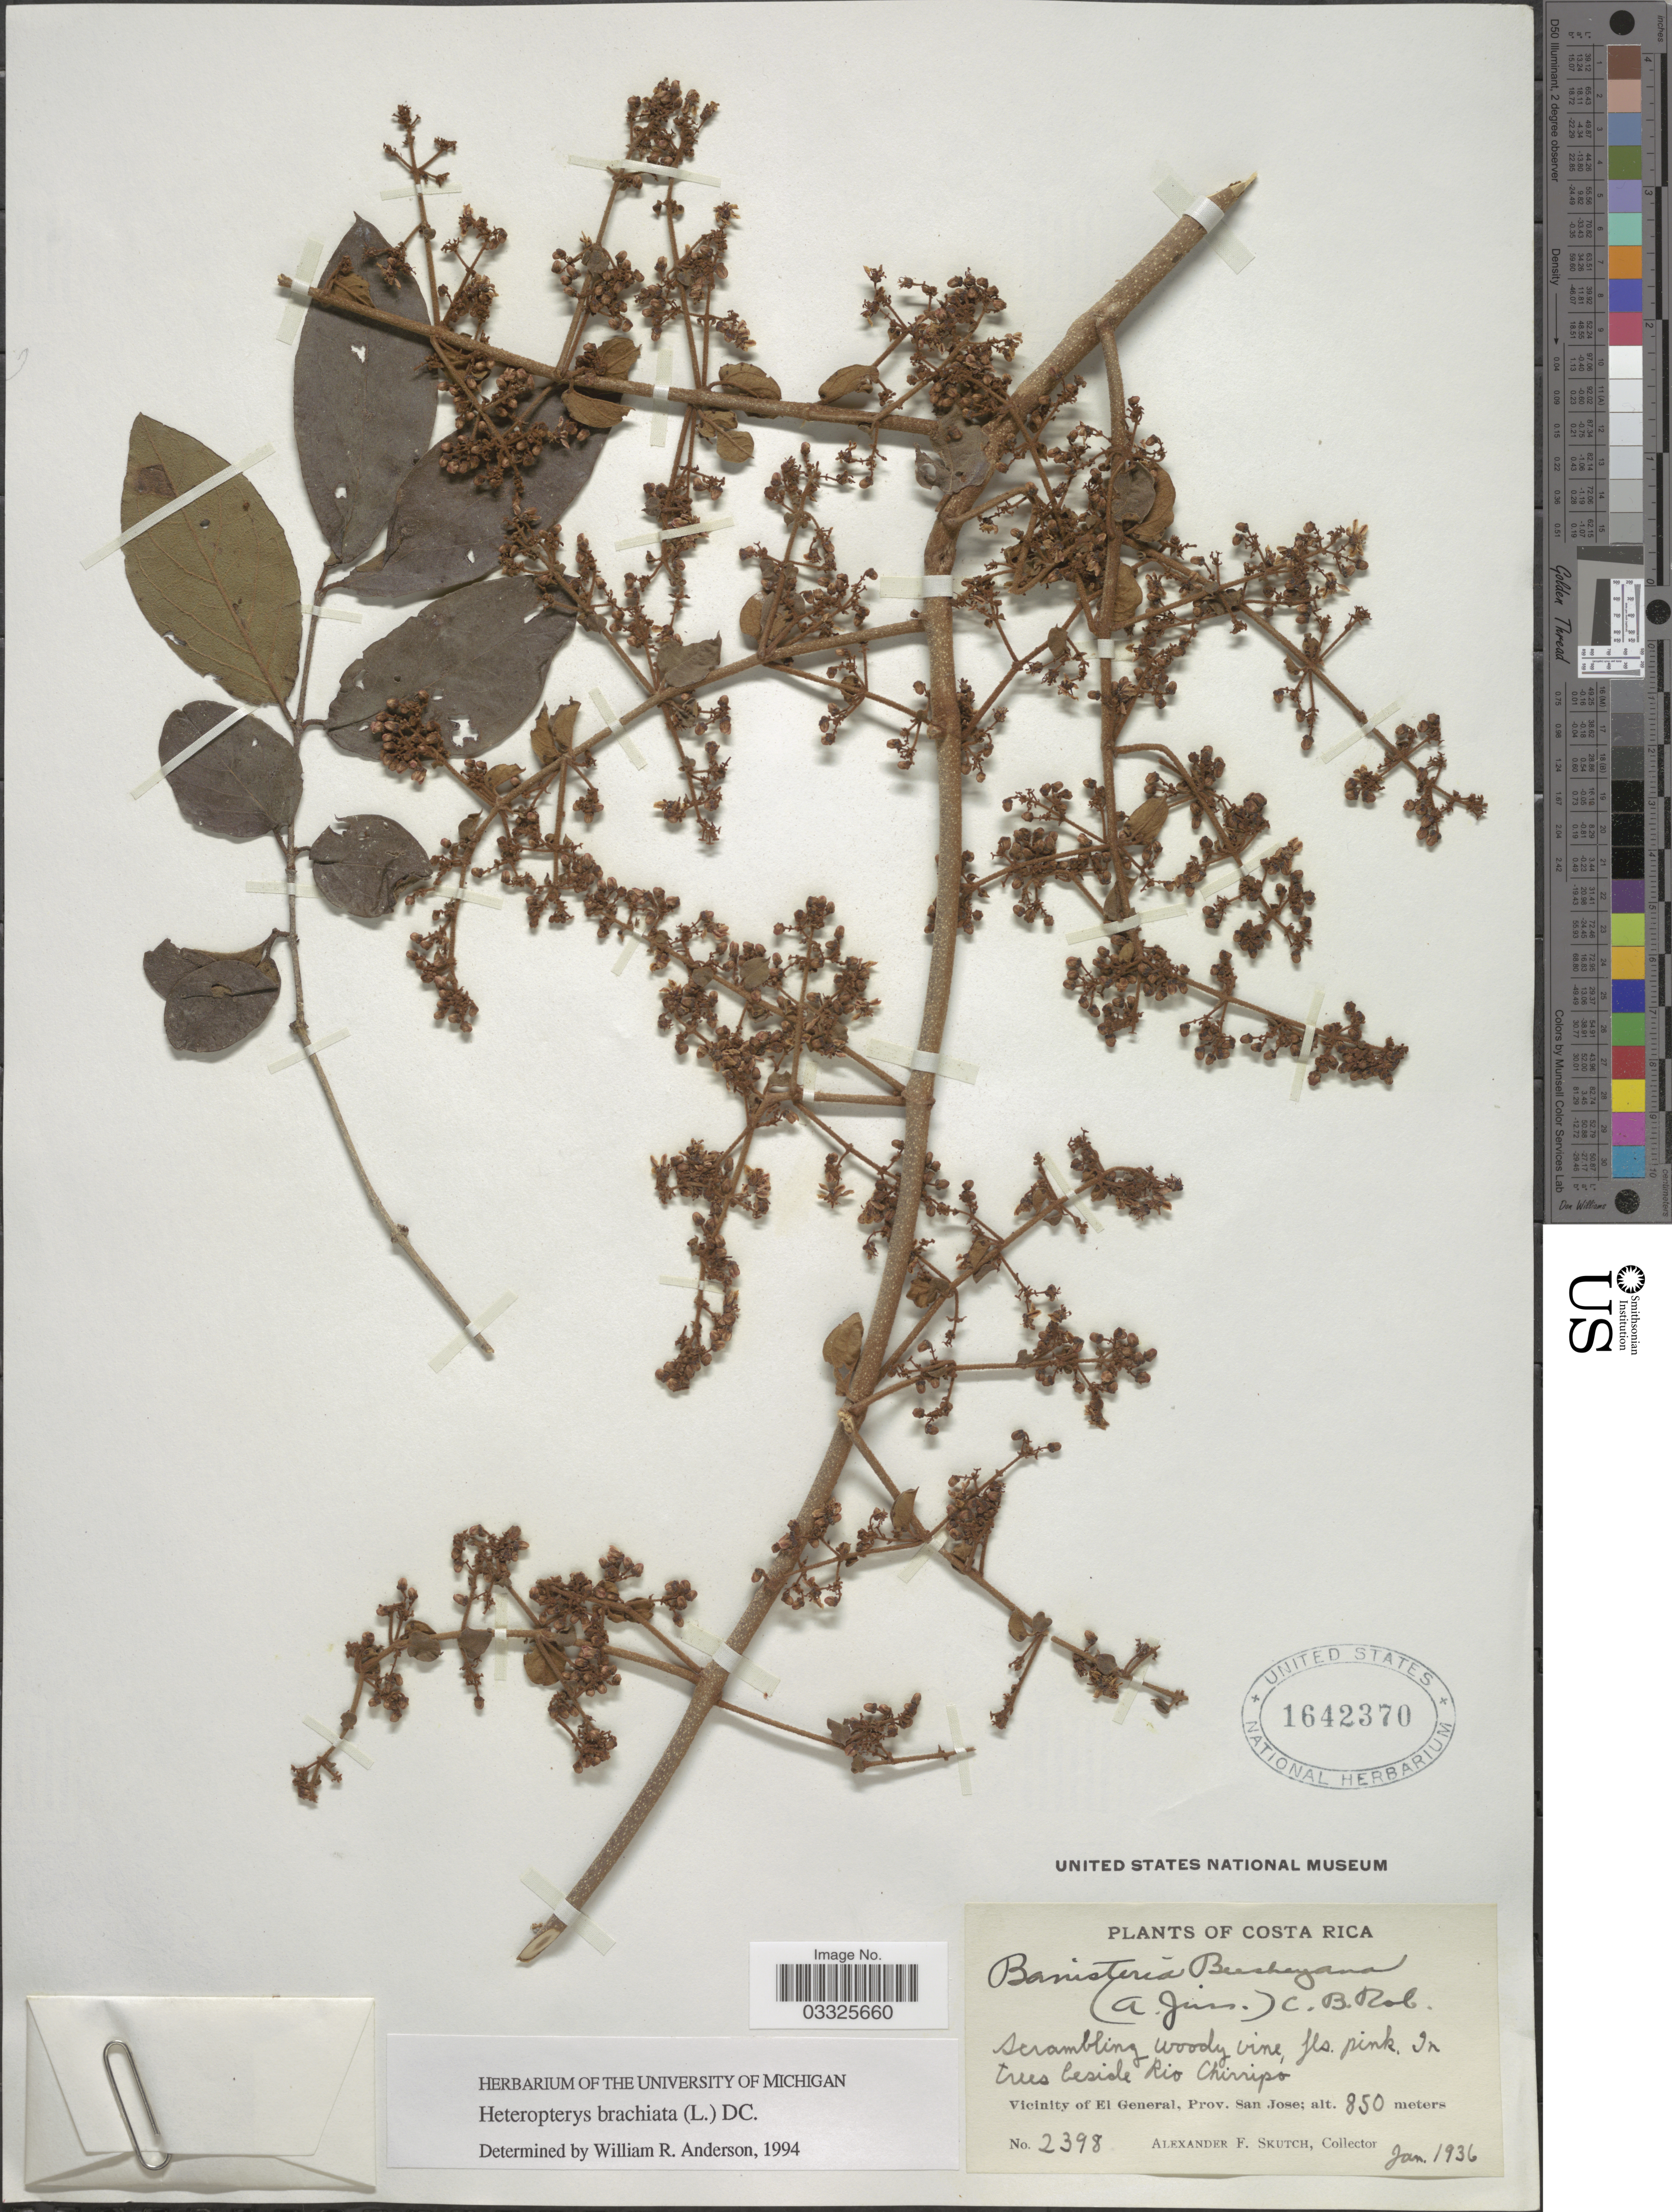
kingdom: Plantae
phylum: Tracheophyta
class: Magnoliopsida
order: Malpighiales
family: Malpighiaceae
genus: Heteropterys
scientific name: Heteropterys brachiata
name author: (L.) DC.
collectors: A. F. Skutch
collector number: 2398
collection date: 1936-01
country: Costa Rica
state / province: San José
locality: In trees beside Rio Chirripo. Vicinity of El General.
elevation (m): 850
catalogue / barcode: US 1642370